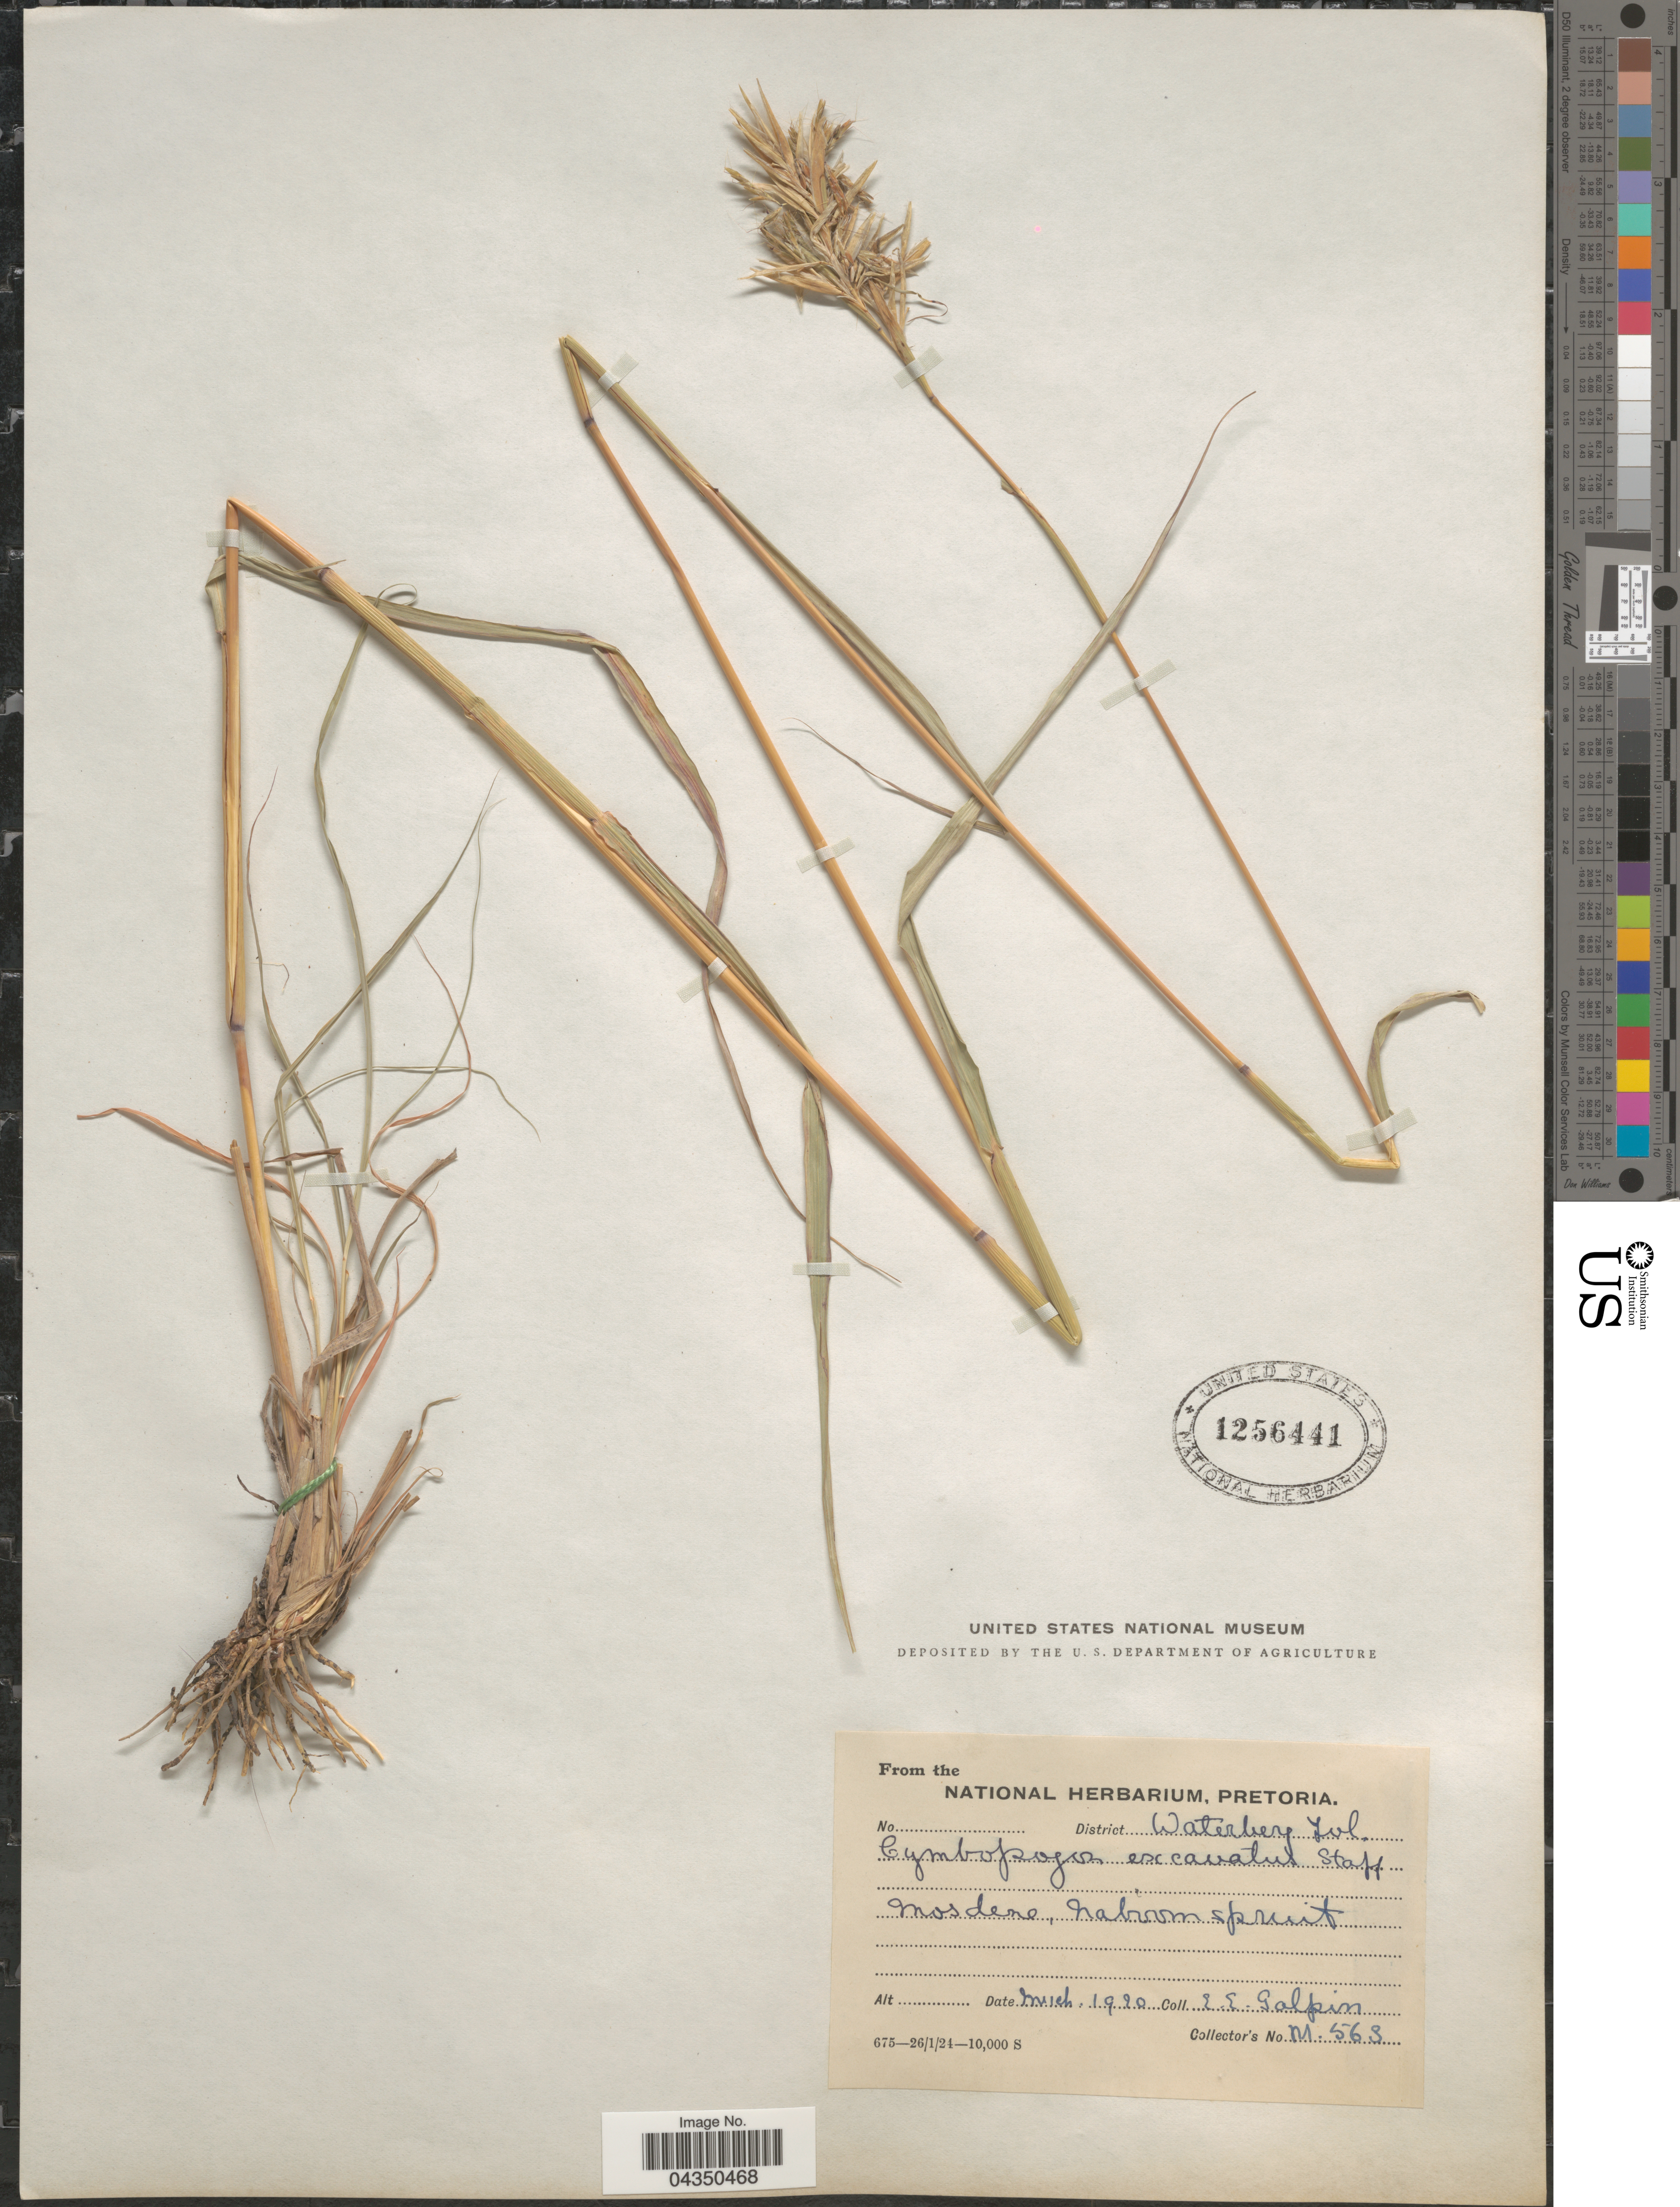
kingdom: Plantae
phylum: Tracheophyta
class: Liliopsida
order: Poales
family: Poaceae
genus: Cymbopogon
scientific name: Cymbopogon caesius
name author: (Nees ex Hook. & Arn.) Stapf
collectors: E. Galpin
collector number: M563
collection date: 1920-03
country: South Africa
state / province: Limpopo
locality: District Waterberg Tvl. Mosdene, Naboomspruit.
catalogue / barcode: US 1256441